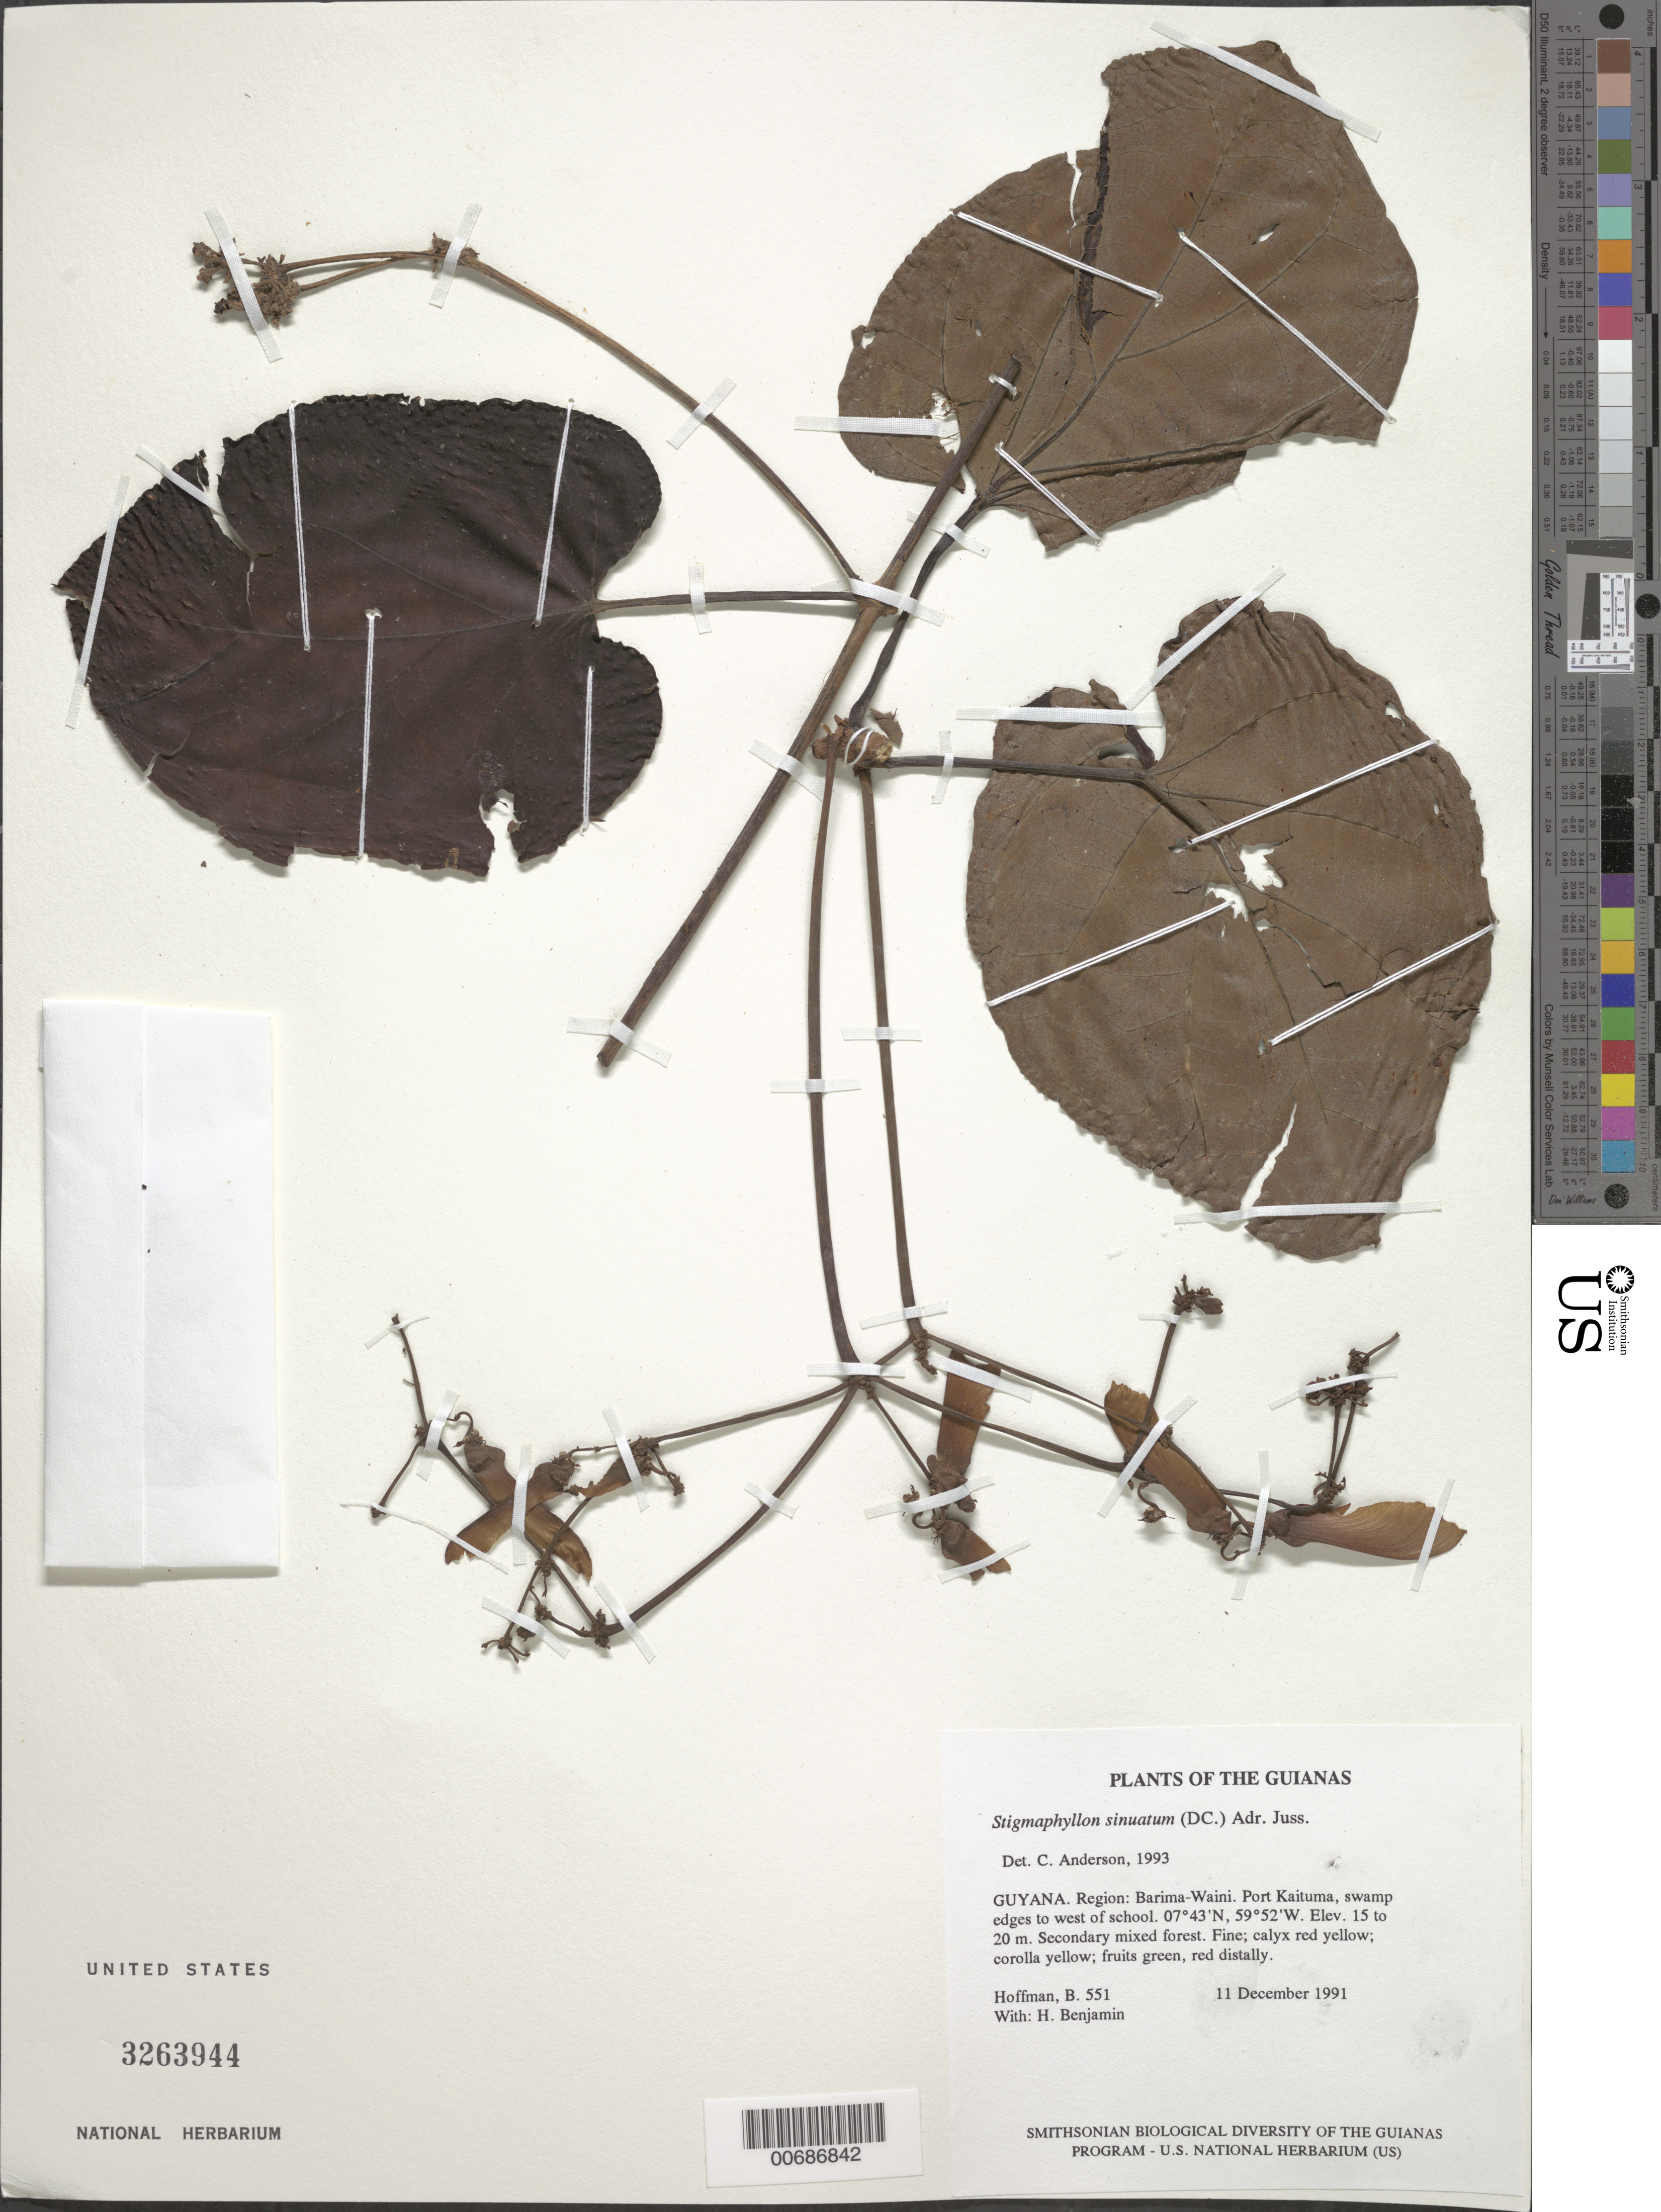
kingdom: Plantae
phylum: Tracheophyta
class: Magnoliopsida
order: Malpighiales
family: Malpighiaceae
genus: Stigmaphyllon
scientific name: Stigmaphyllon sinuatum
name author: (DC.) A. Juss.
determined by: Anderson, C.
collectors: B. Hoffman & H. Benjamin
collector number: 551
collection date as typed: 11 December 1991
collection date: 1991-12-11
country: Guyana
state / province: Barima-Waini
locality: Port Kaituma, swamp edges to west of school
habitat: Secondary mixed forest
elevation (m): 15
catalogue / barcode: US 3263944